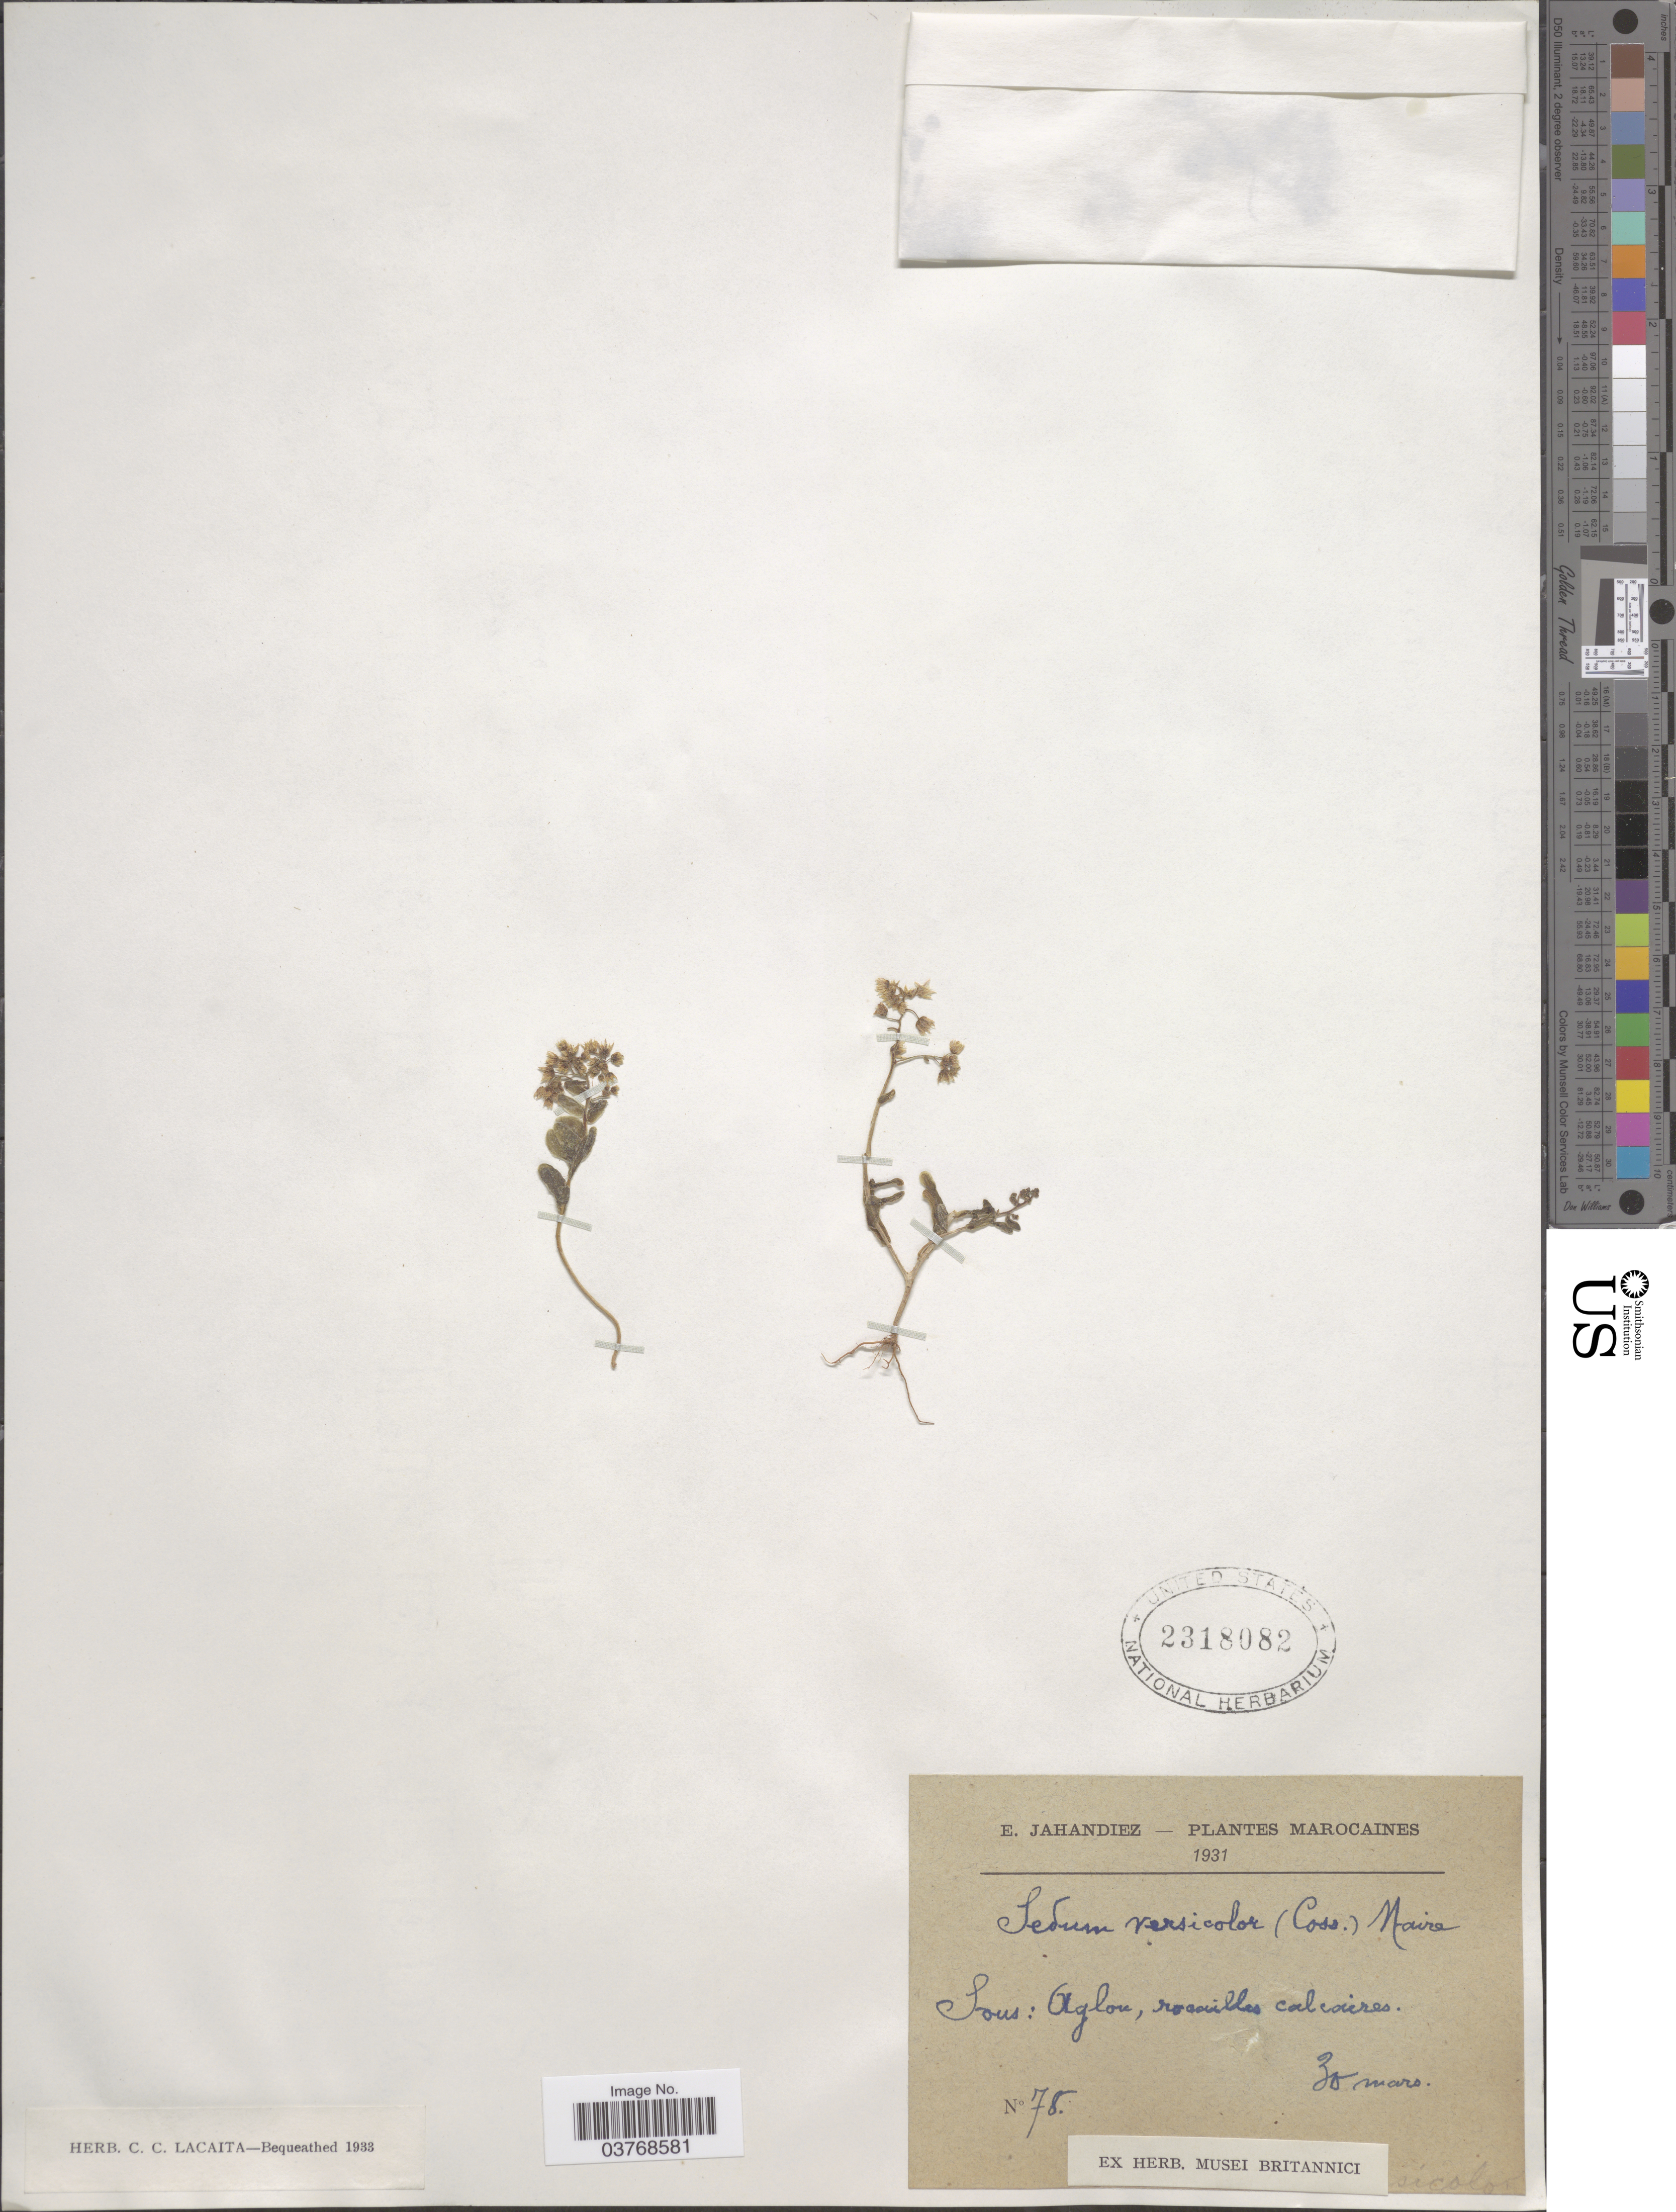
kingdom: Plantae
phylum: Tracheophyta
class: Magnoliopsida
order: Saxifragales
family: Crassulaceae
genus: Sedum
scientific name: Sedum versicolor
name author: Coss. ex Raym.-Hamet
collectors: É. Jahandiez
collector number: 78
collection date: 1931-03-30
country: Morocco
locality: Sous: Aglou.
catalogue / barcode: US 2318082